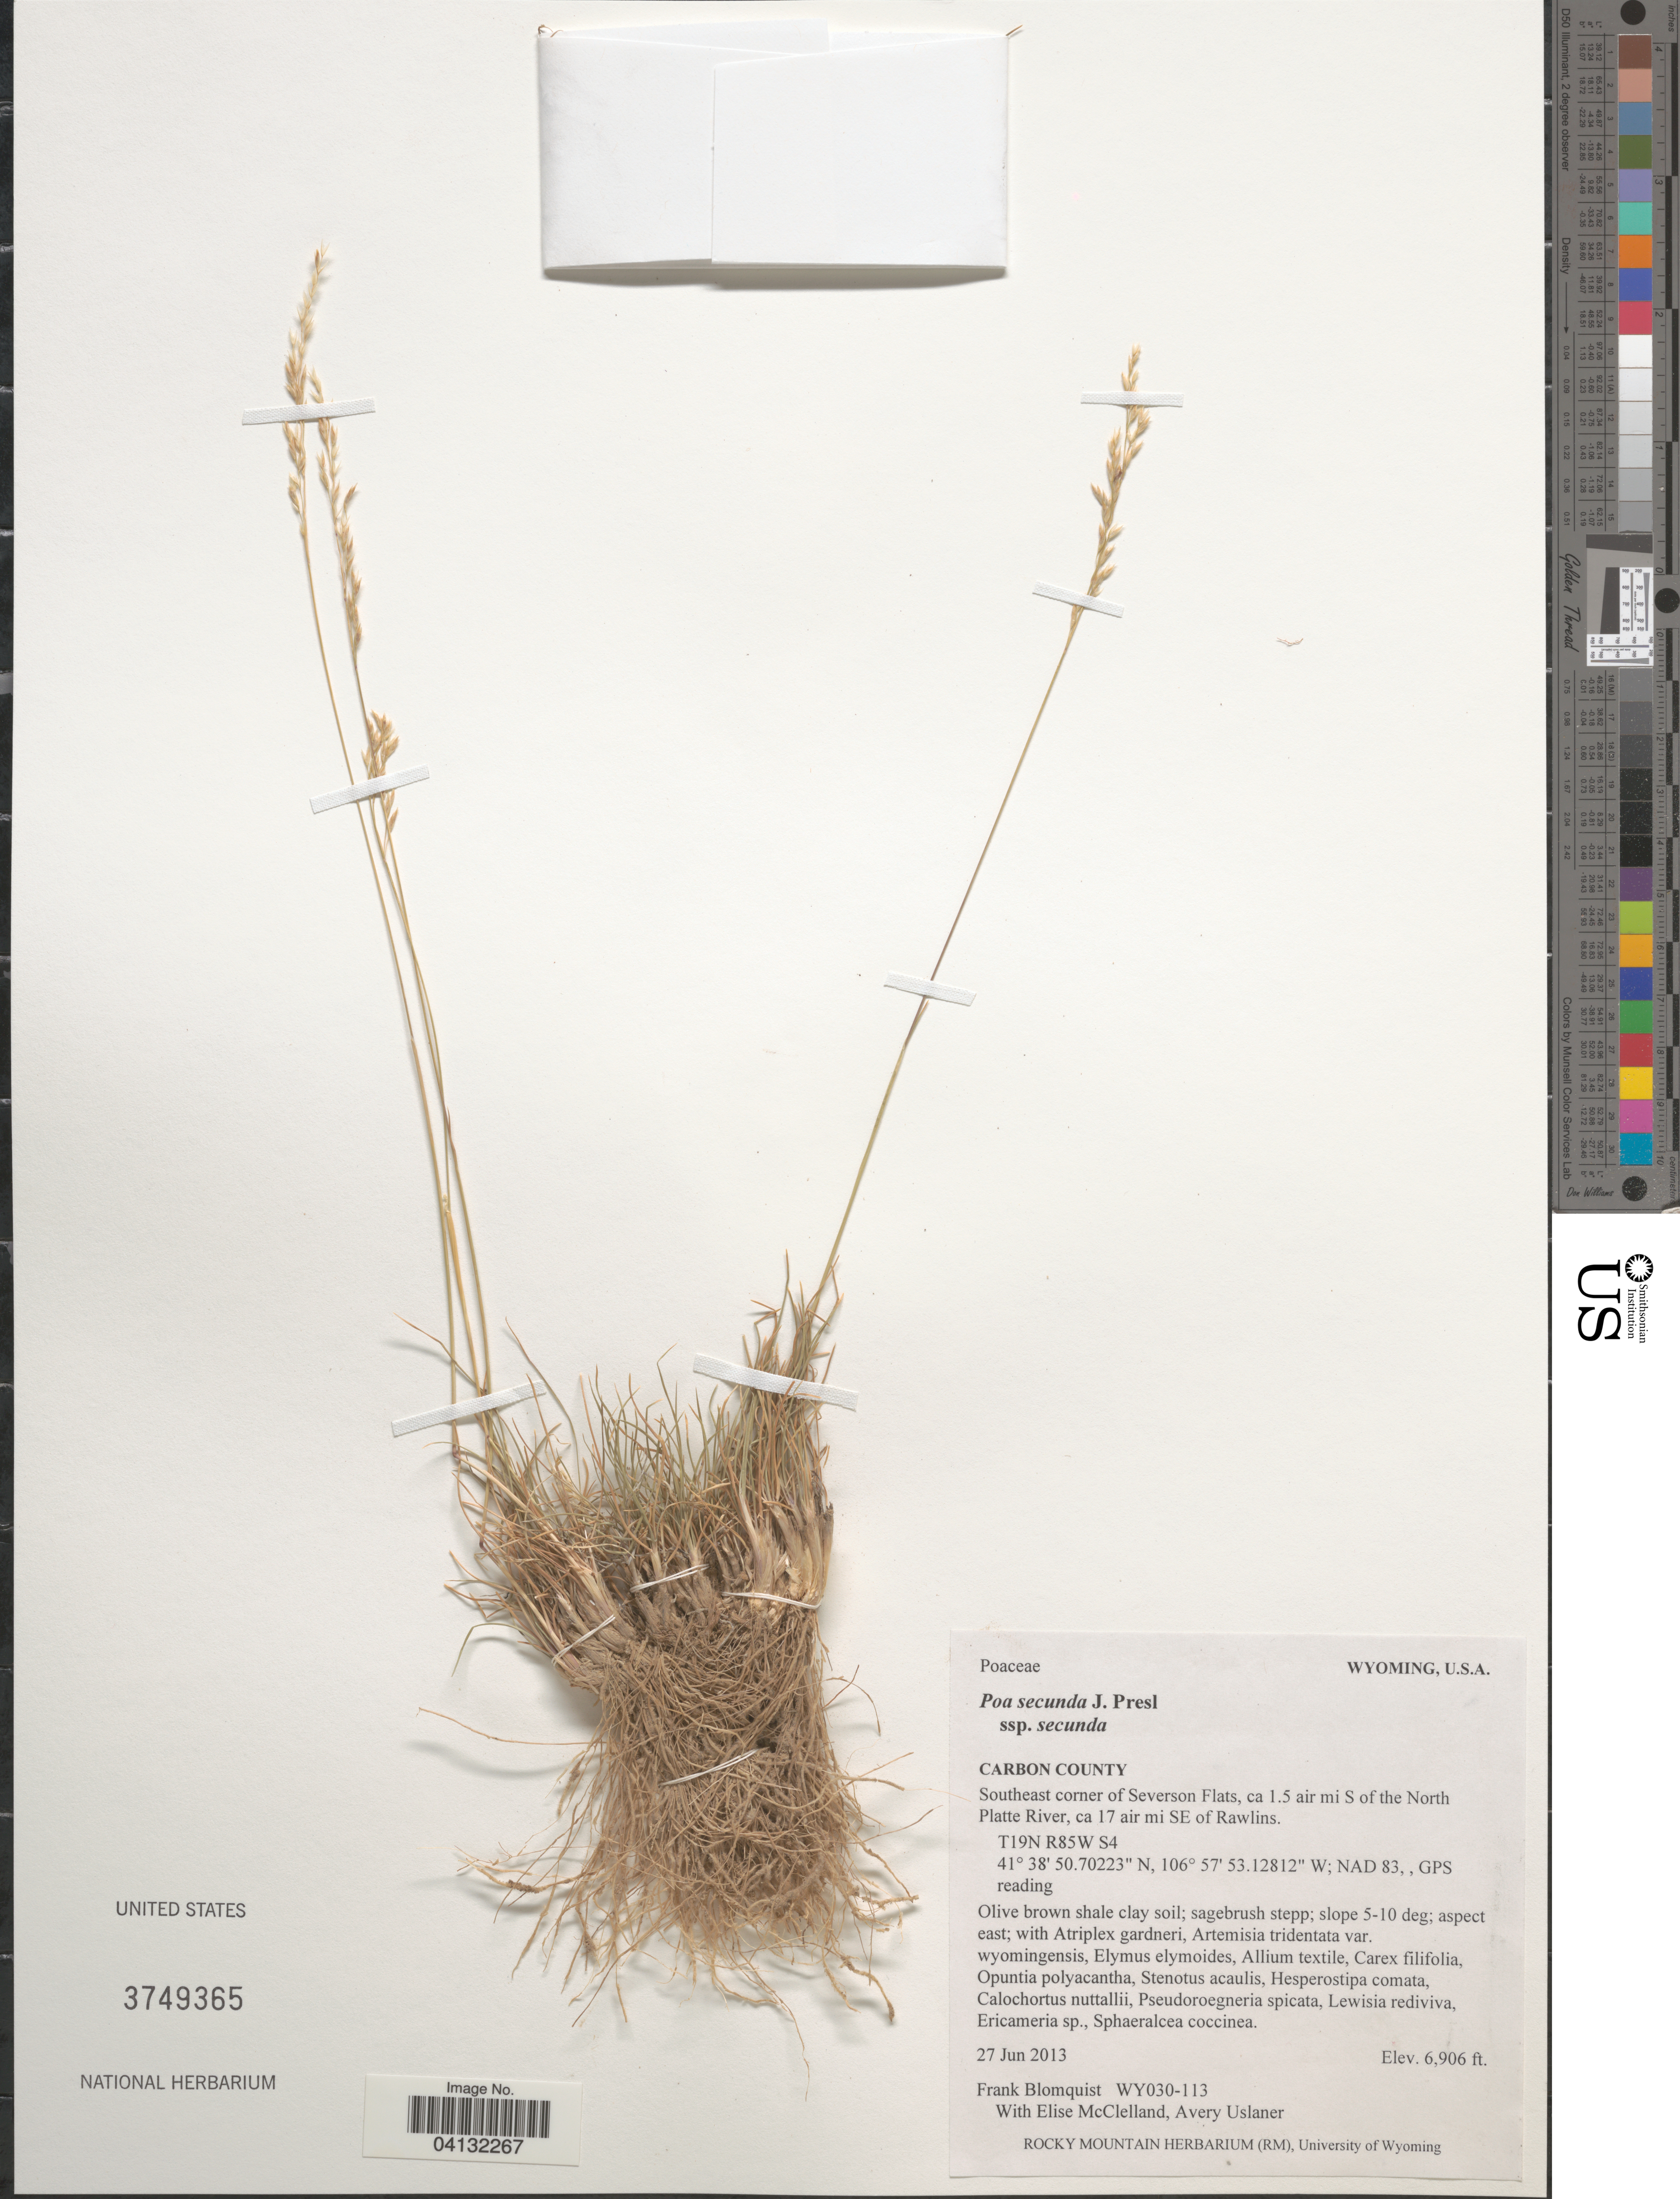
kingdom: Plantae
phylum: Tracheophyta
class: Liliopsida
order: Poales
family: Poaceae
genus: Poa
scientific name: Poa secunda subsp. secunda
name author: J. Presl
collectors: F. Blomquist, E. McClelland & A. Uslaner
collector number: WY030-113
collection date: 2013-06-27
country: United States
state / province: Wyoming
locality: Carbon County. Southeast corner of Severson Flats, ca 1.5 air mi S of the North Platte River, ca 17 air mi SE of Rawlins. T19N R85W S4. NAD 83, , GPS reading.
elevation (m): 2105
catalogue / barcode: US 3749365